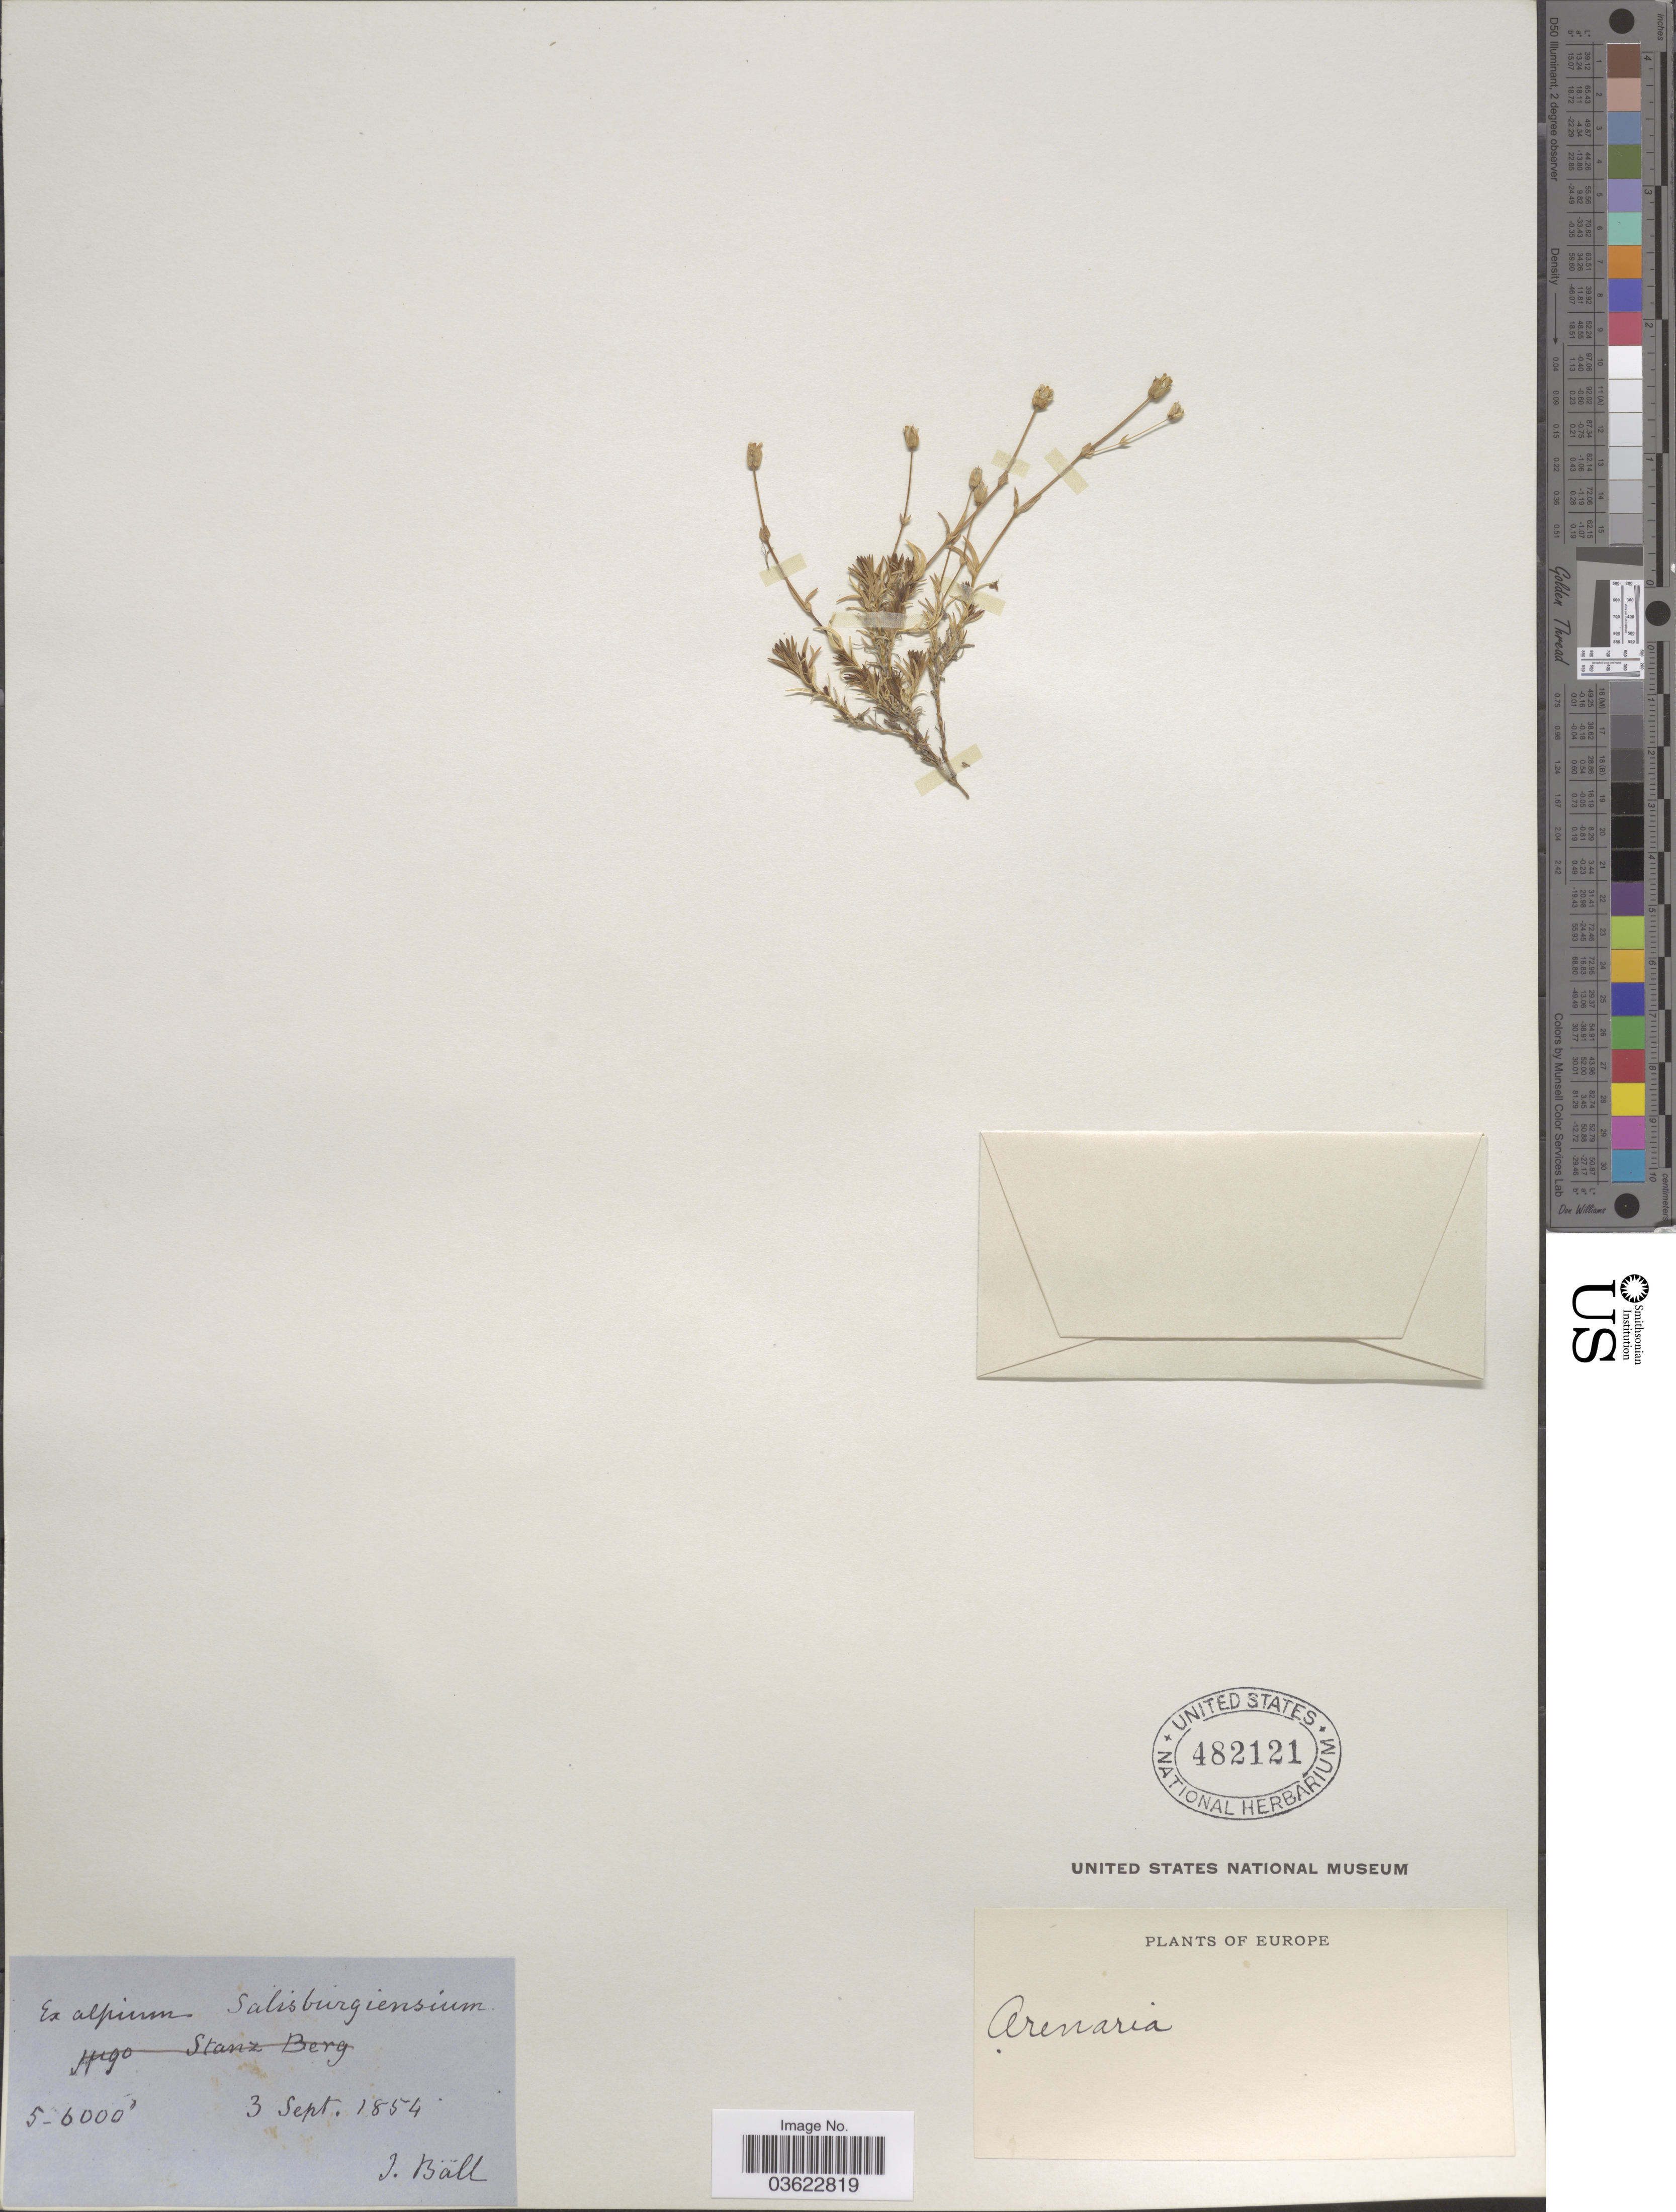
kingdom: Plantae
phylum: Tracheophyta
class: Magnoliopsida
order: Caryophyllales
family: Caryophyllaceae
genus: Arenaria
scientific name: Arenaria sp.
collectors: J. Ball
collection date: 1854-09-03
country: Austria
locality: Ex alpium Salisburgiensium. Europe.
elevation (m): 1524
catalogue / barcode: US 482121